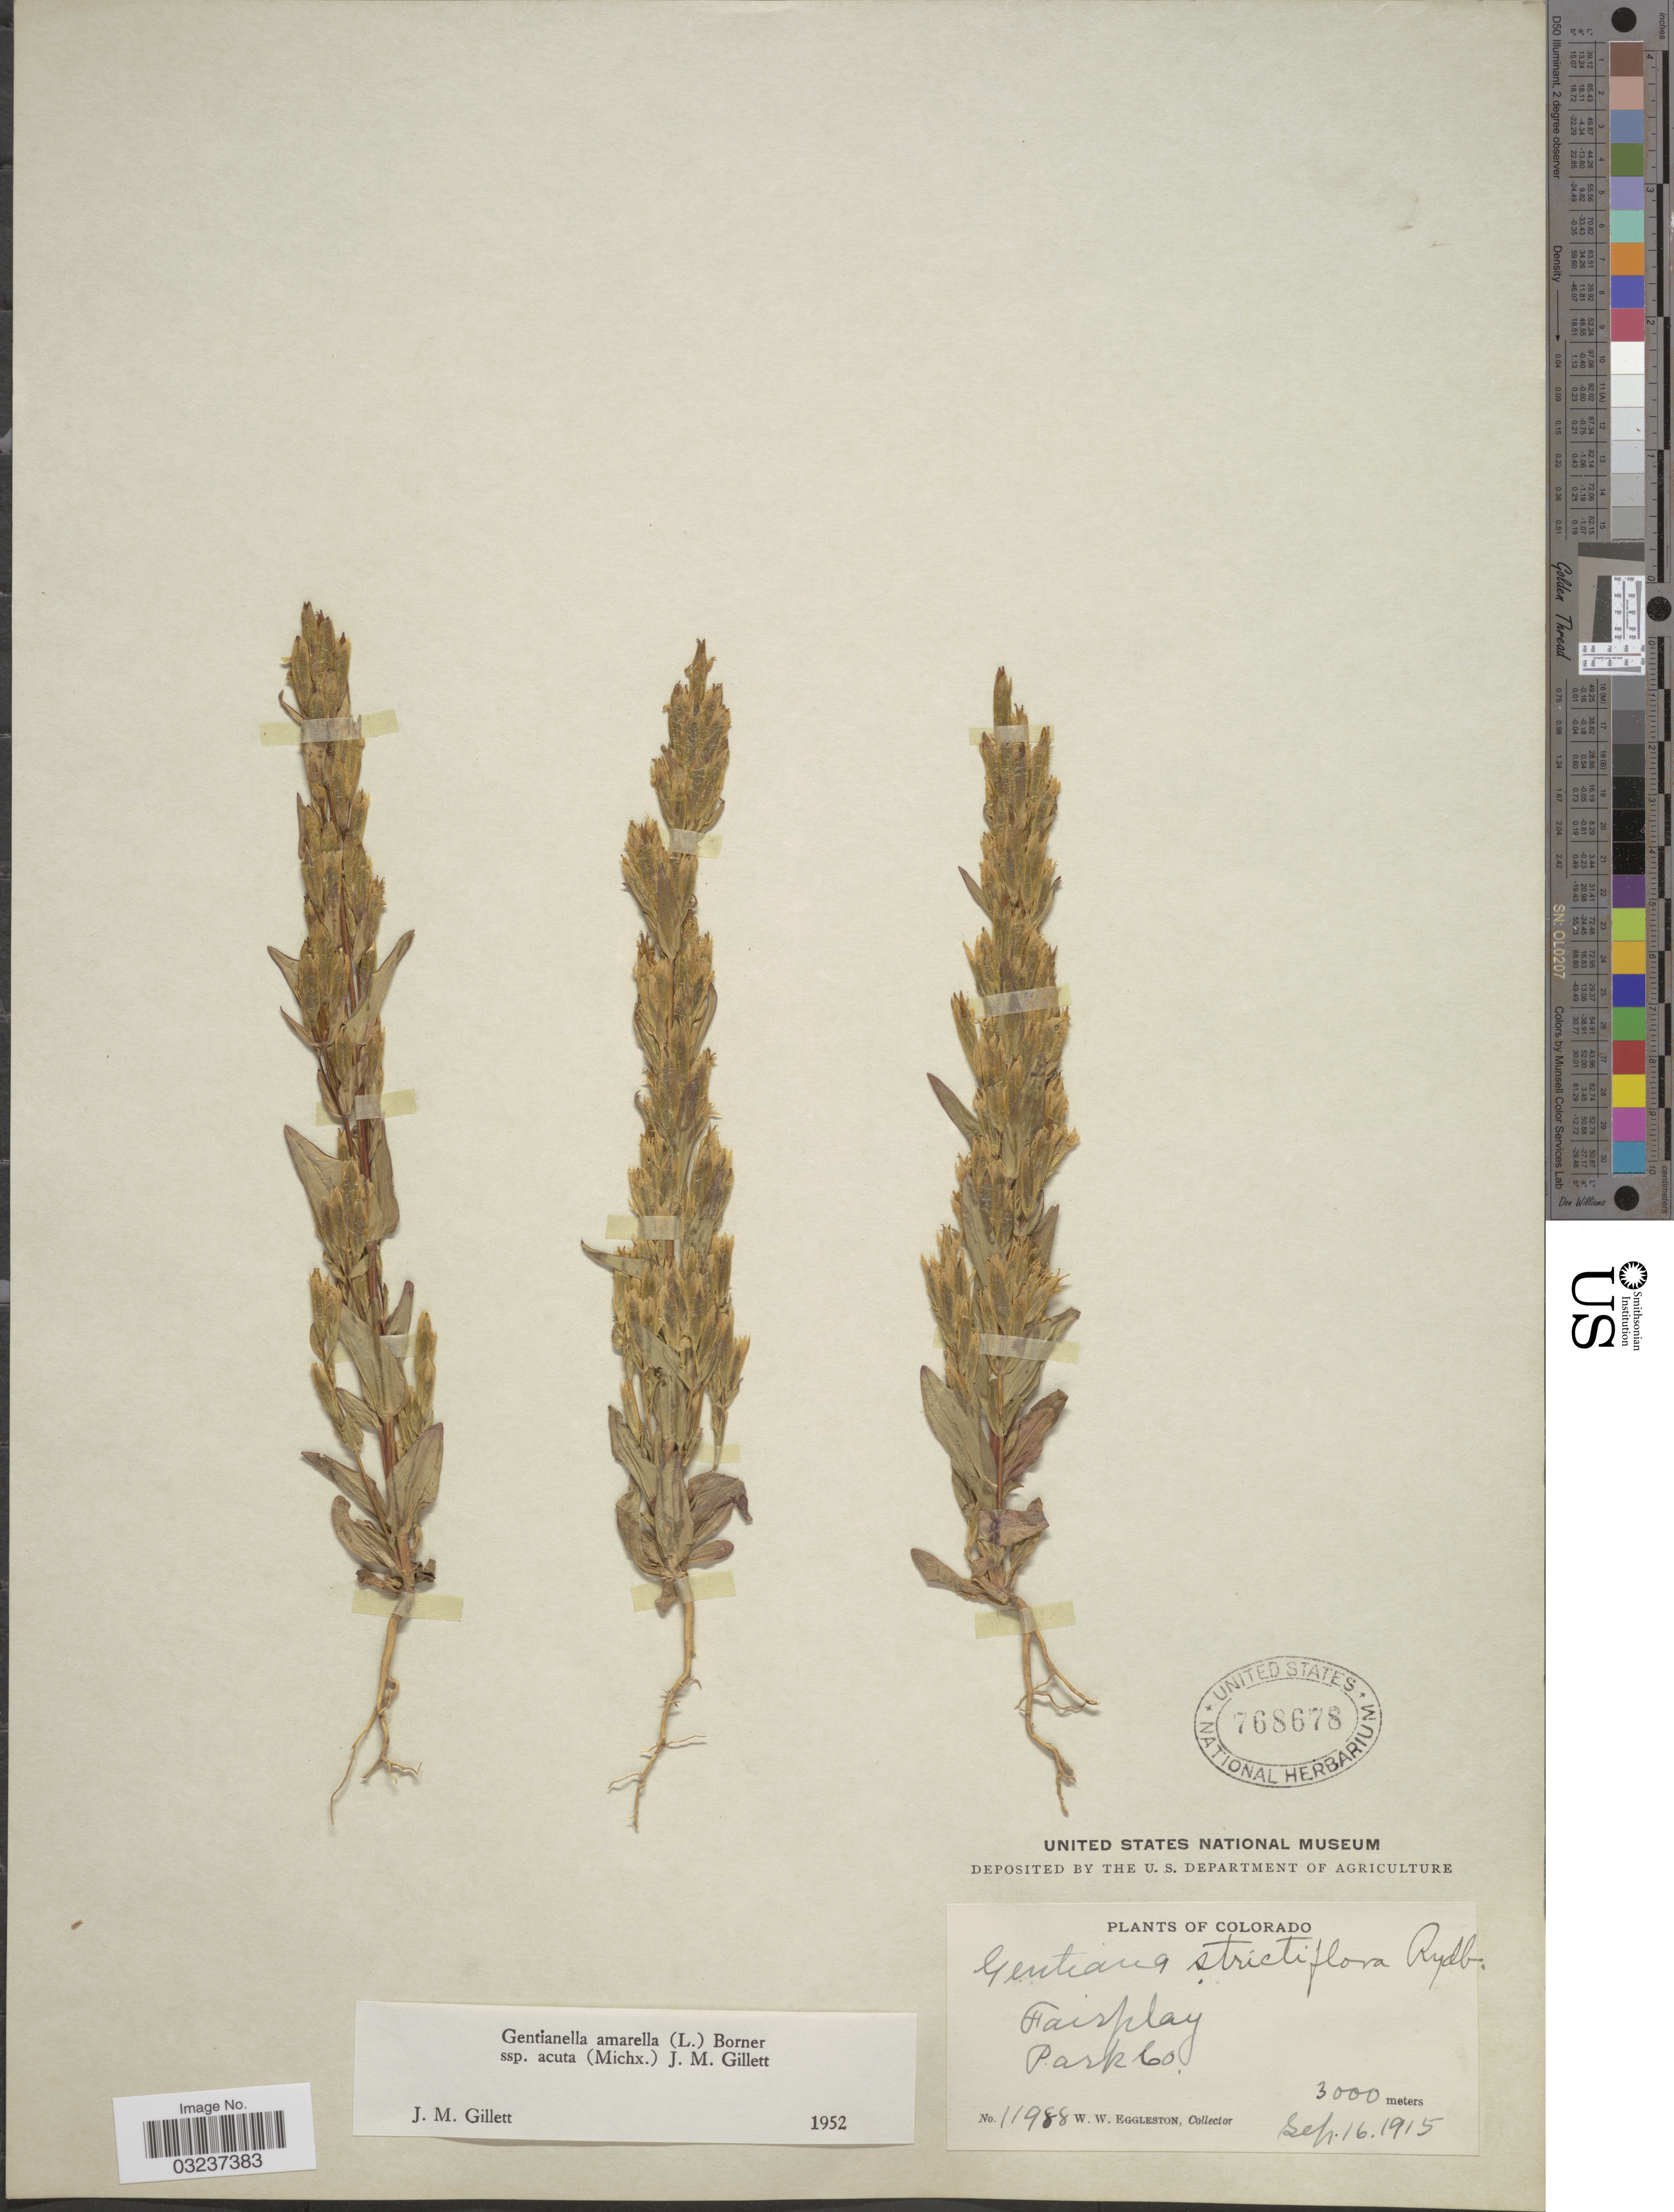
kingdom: Plantae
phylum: Tracheophyta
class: Magnoliopsida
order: Gentianales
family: Gentianaceae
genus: Gentianella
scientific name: Gentianella amarella subsp. acuta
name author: (Michx.) J.M. Gillett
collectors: W. W. Eggleston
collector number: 11988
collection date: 1915-09-16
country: United States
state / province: Colorado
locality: Fairplay. Park Co.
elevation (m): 3000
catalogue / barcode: US 768678